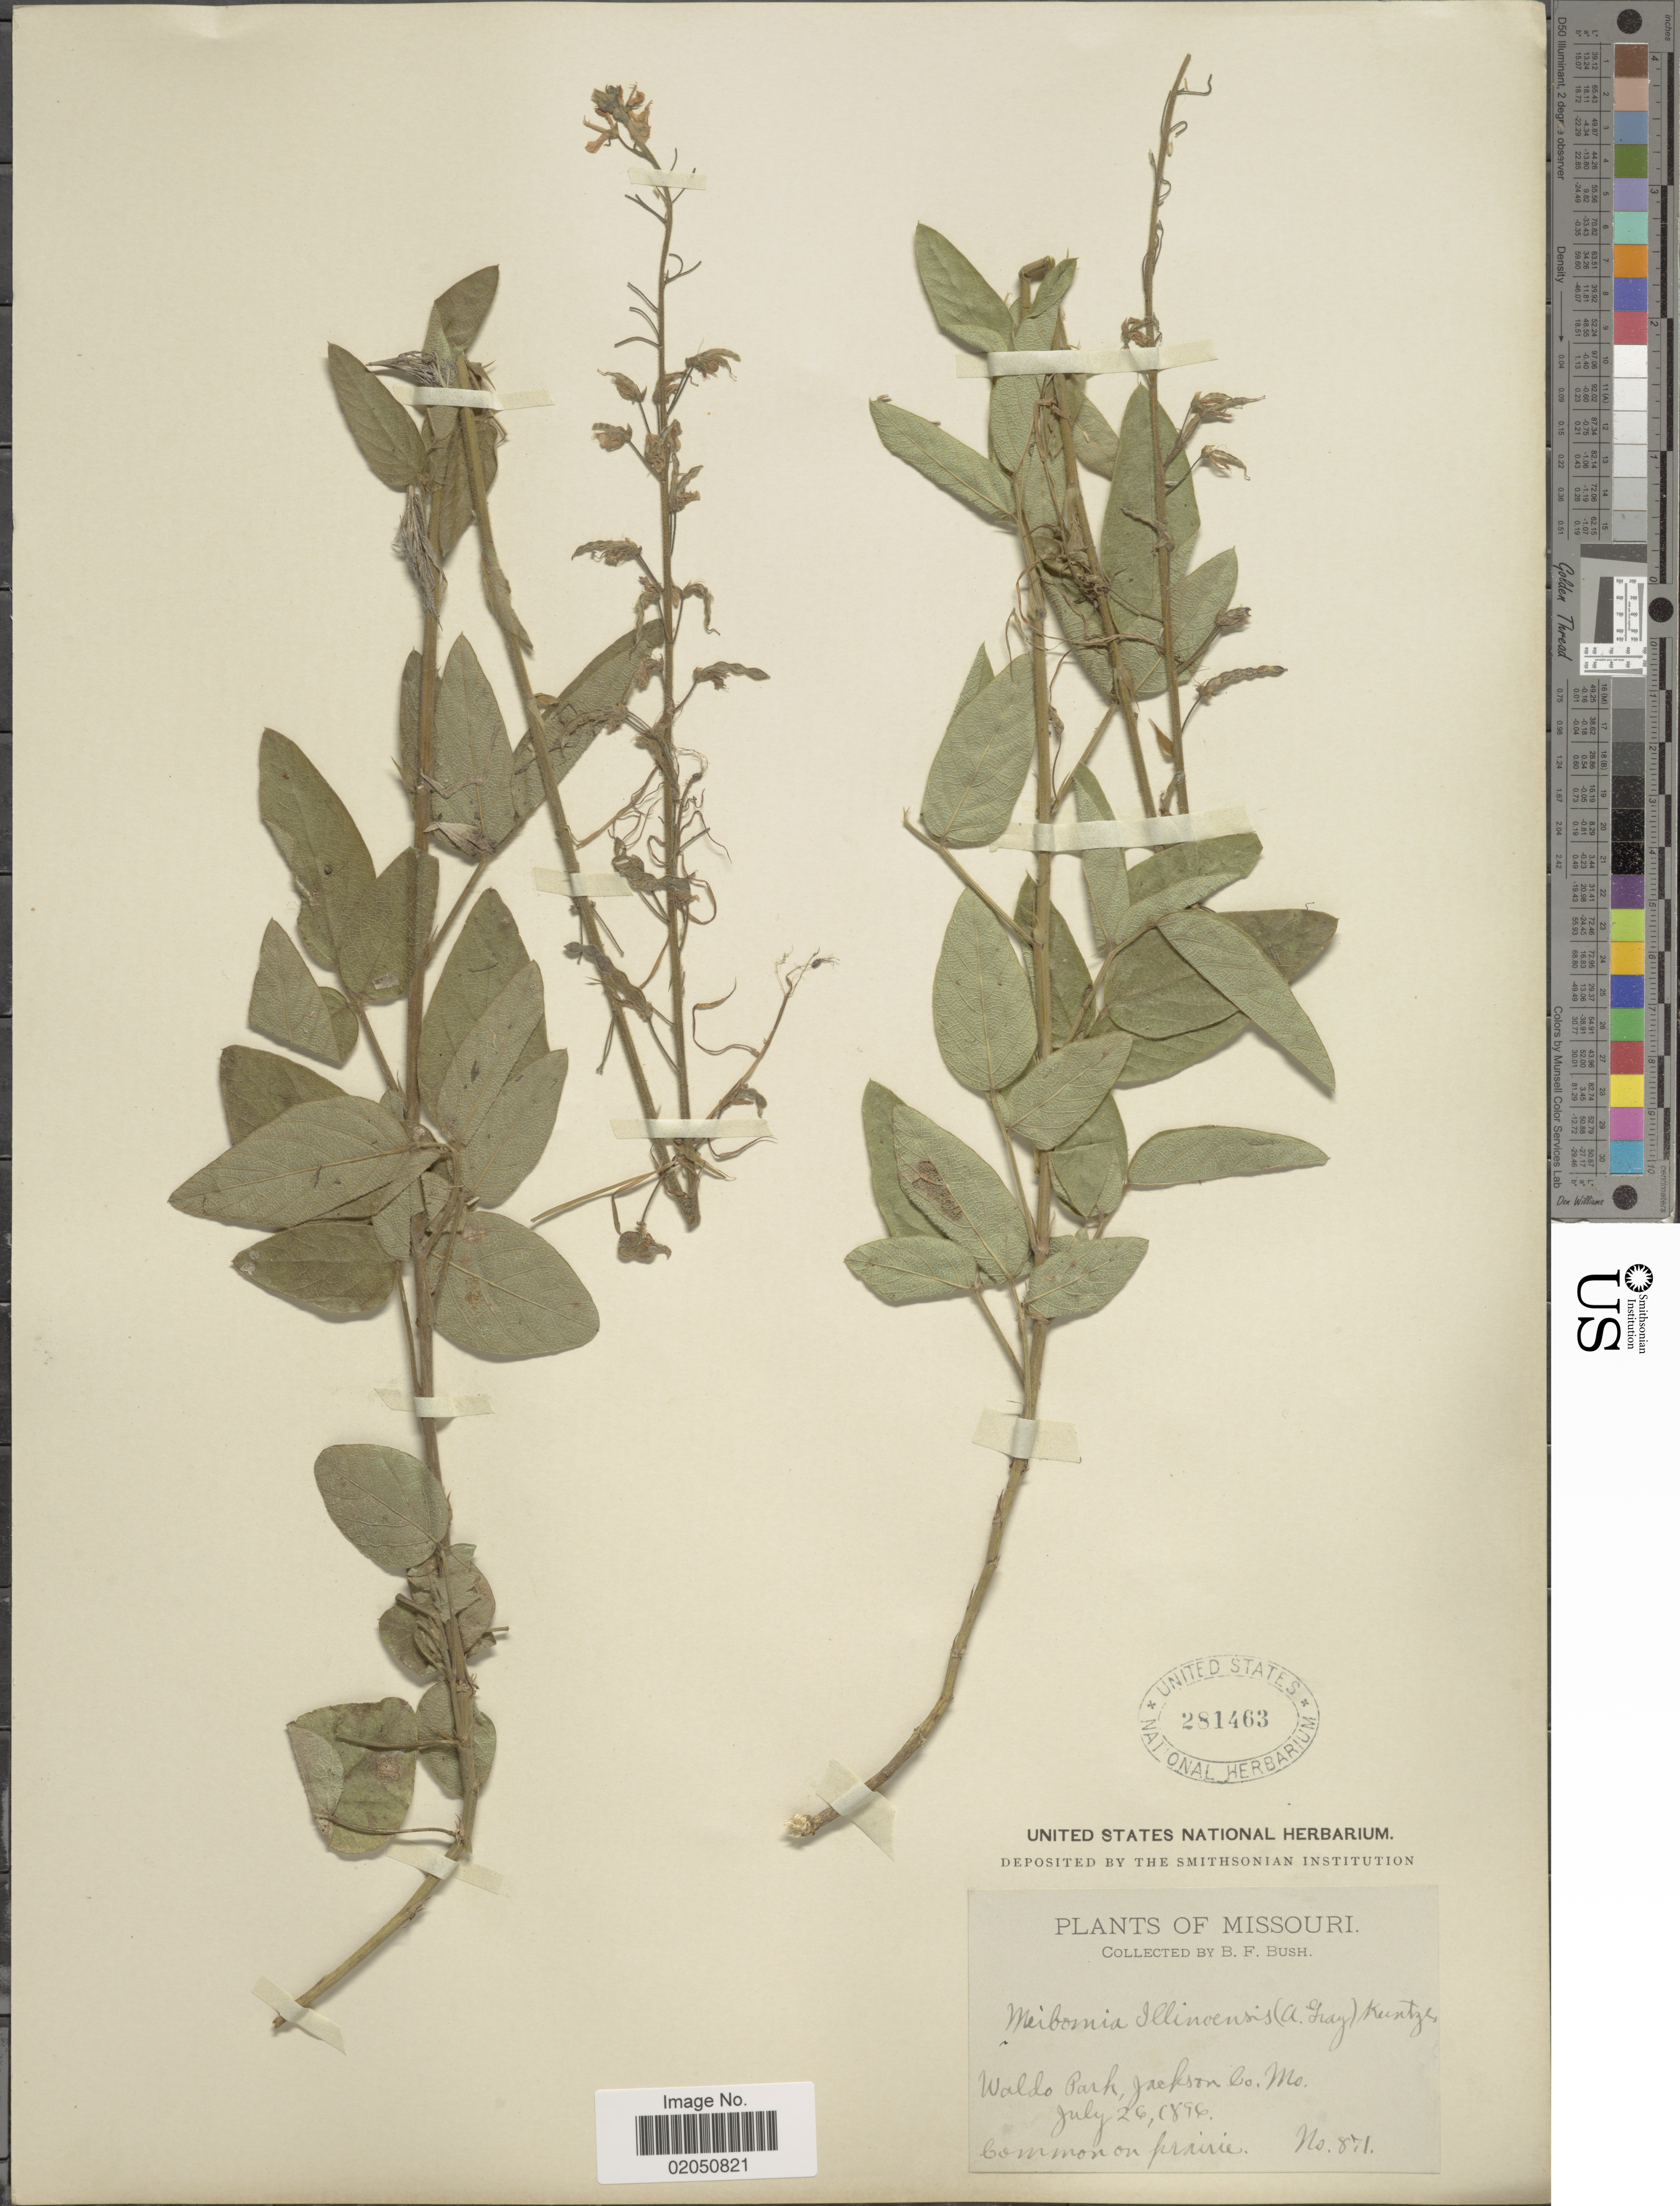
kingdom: Plantae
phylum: Tracheophyta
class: Magnoliopsida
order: Fabales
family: Fabaceae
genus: Desmodium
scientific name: Desmodium illinoense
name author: A. Gray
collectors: B. F. Bush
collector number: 871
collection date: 1896-07-26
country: United States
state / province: Missouri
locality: Waldo Park, Jackson Co, Common on prairie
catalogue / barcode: US 281463